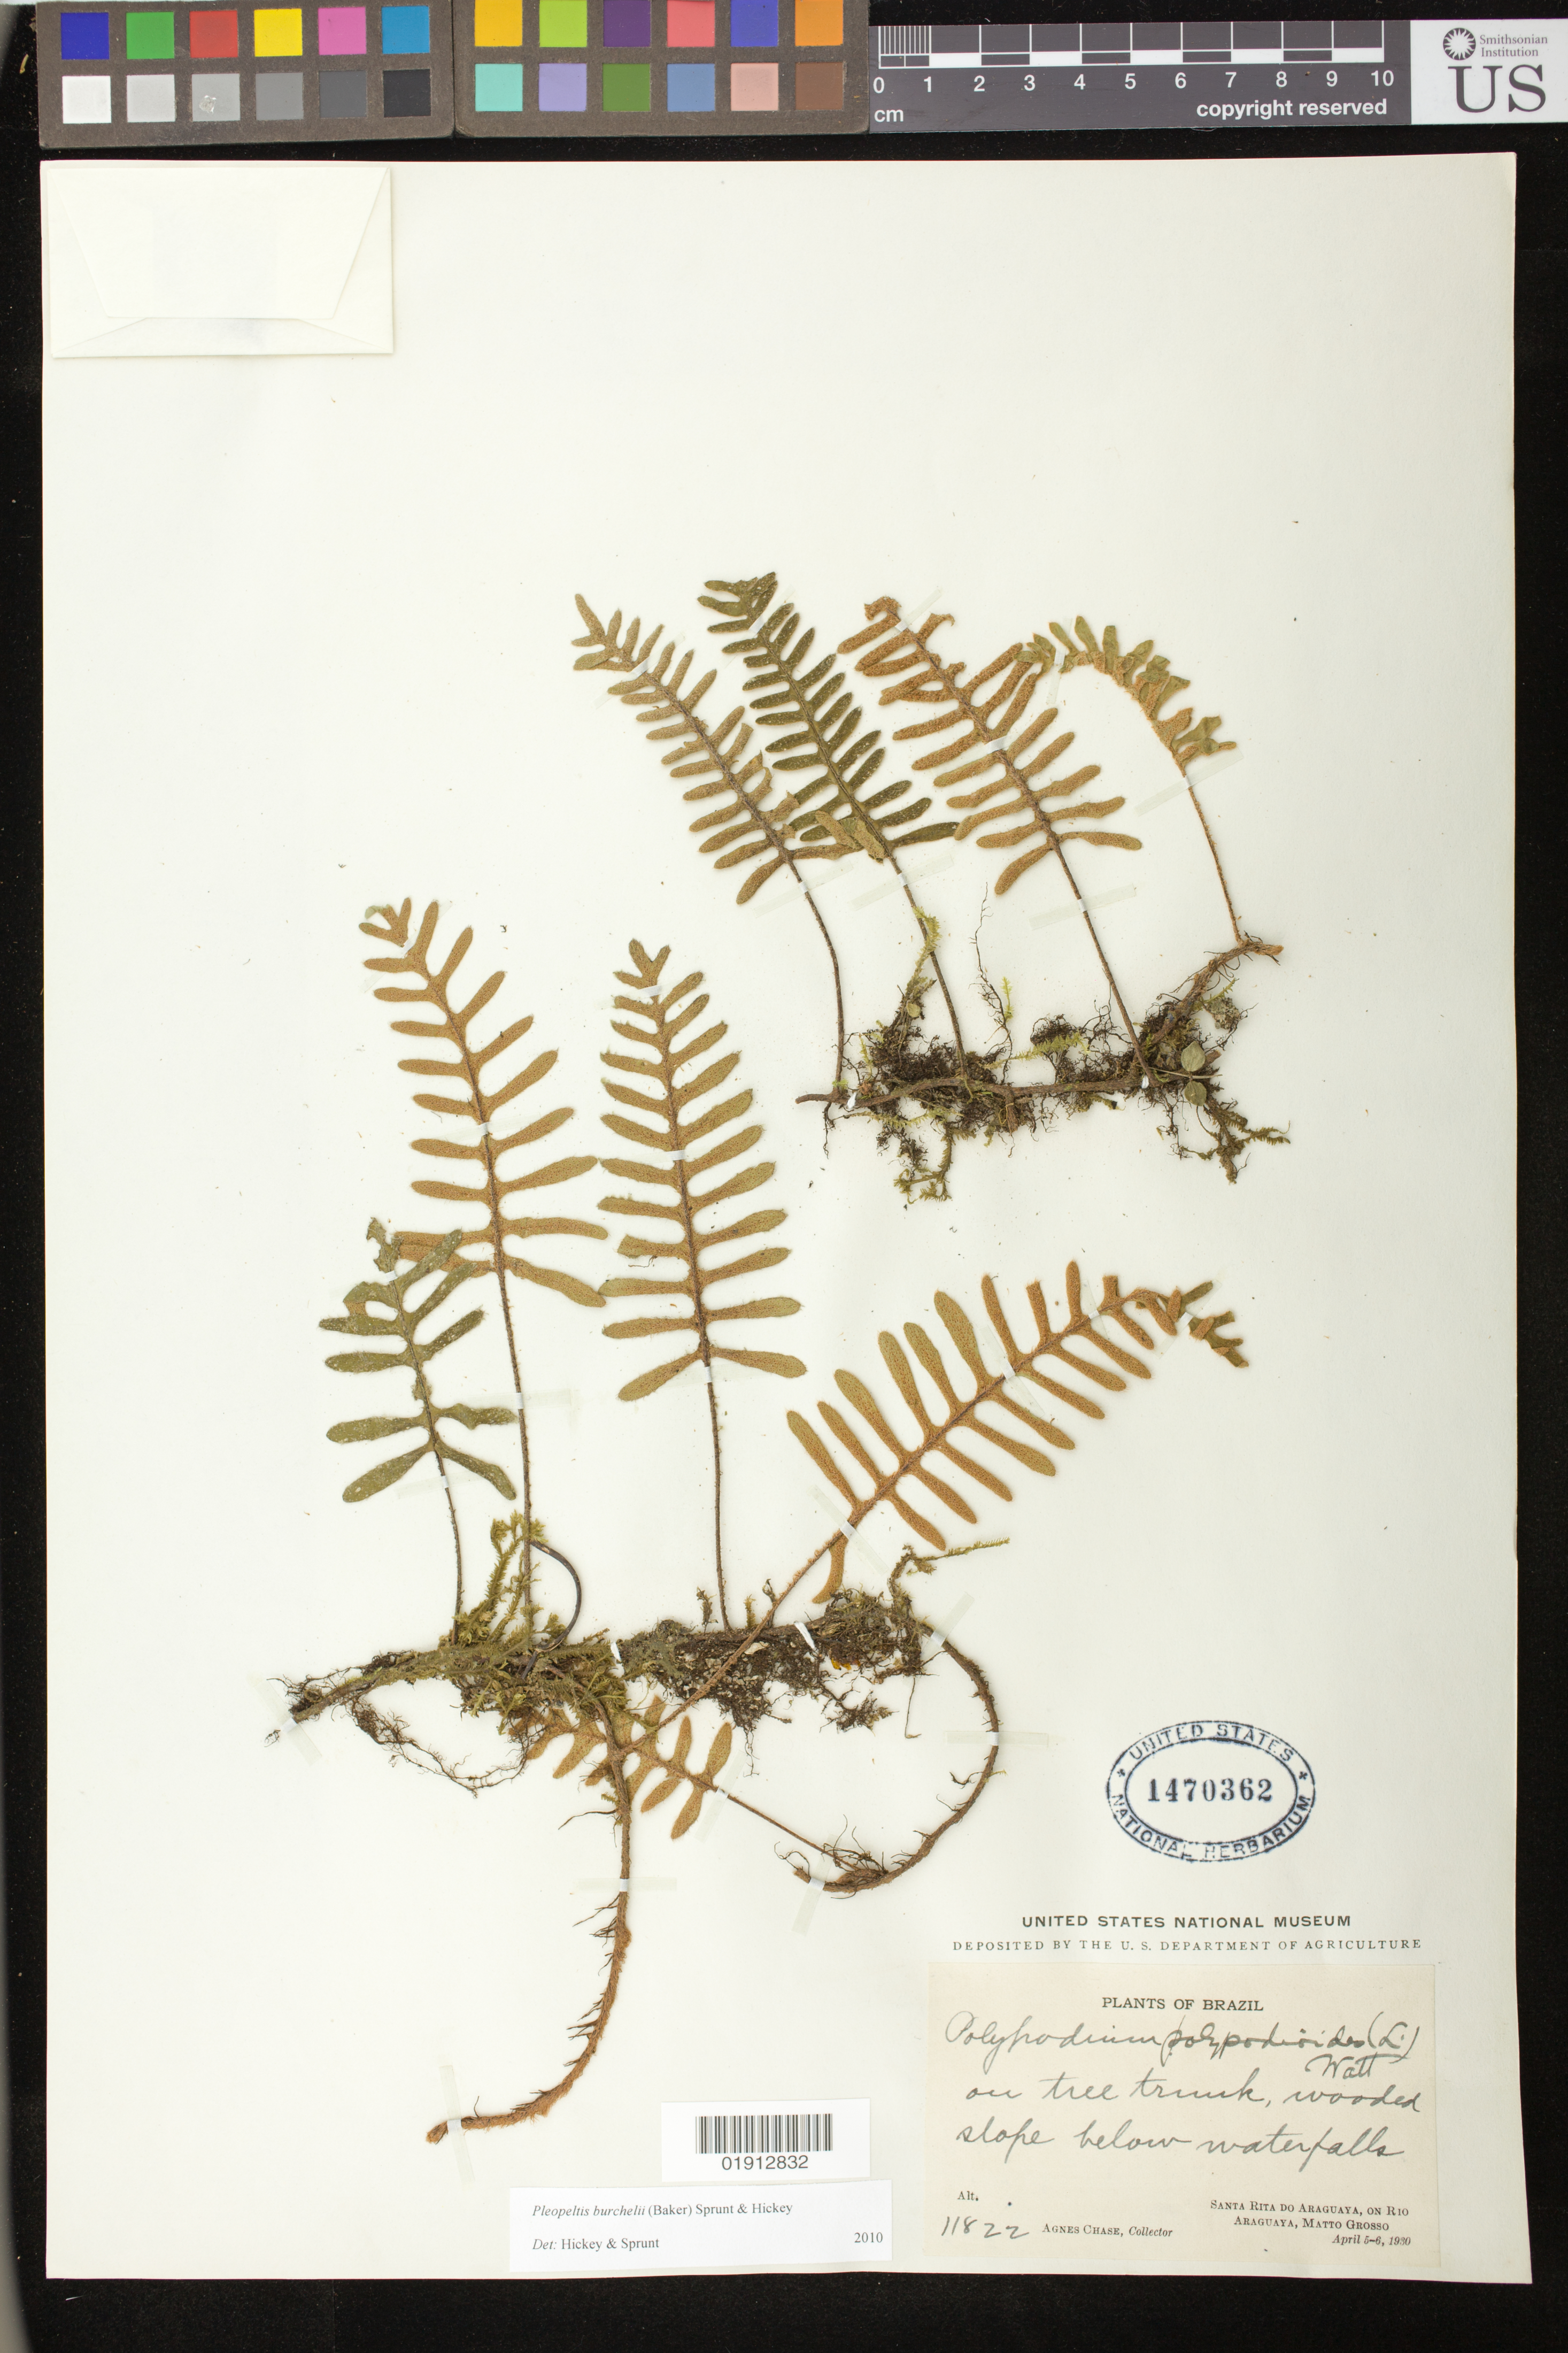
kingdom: Plantae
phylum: Tracheophyta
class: Polypodiopsida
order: Polypodiales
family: Polypodiaceae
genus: Pleopeltis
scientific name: Pleopeltis burchellii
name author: (Baker) Sprunt & Hickey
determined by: Hickey, R. J.; Sprunt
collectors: A. Chase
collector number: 11822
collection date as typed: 05 Apr 1930 to 06 Apr 1930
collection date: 1930-04-05/1930-04-06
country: Brazil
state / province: Mato Grosso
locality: Santa Rita do Araguaya, on Rio Araguaya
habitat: On tree trunk, wooded slope below waterfalls.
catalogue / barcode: US 1470362